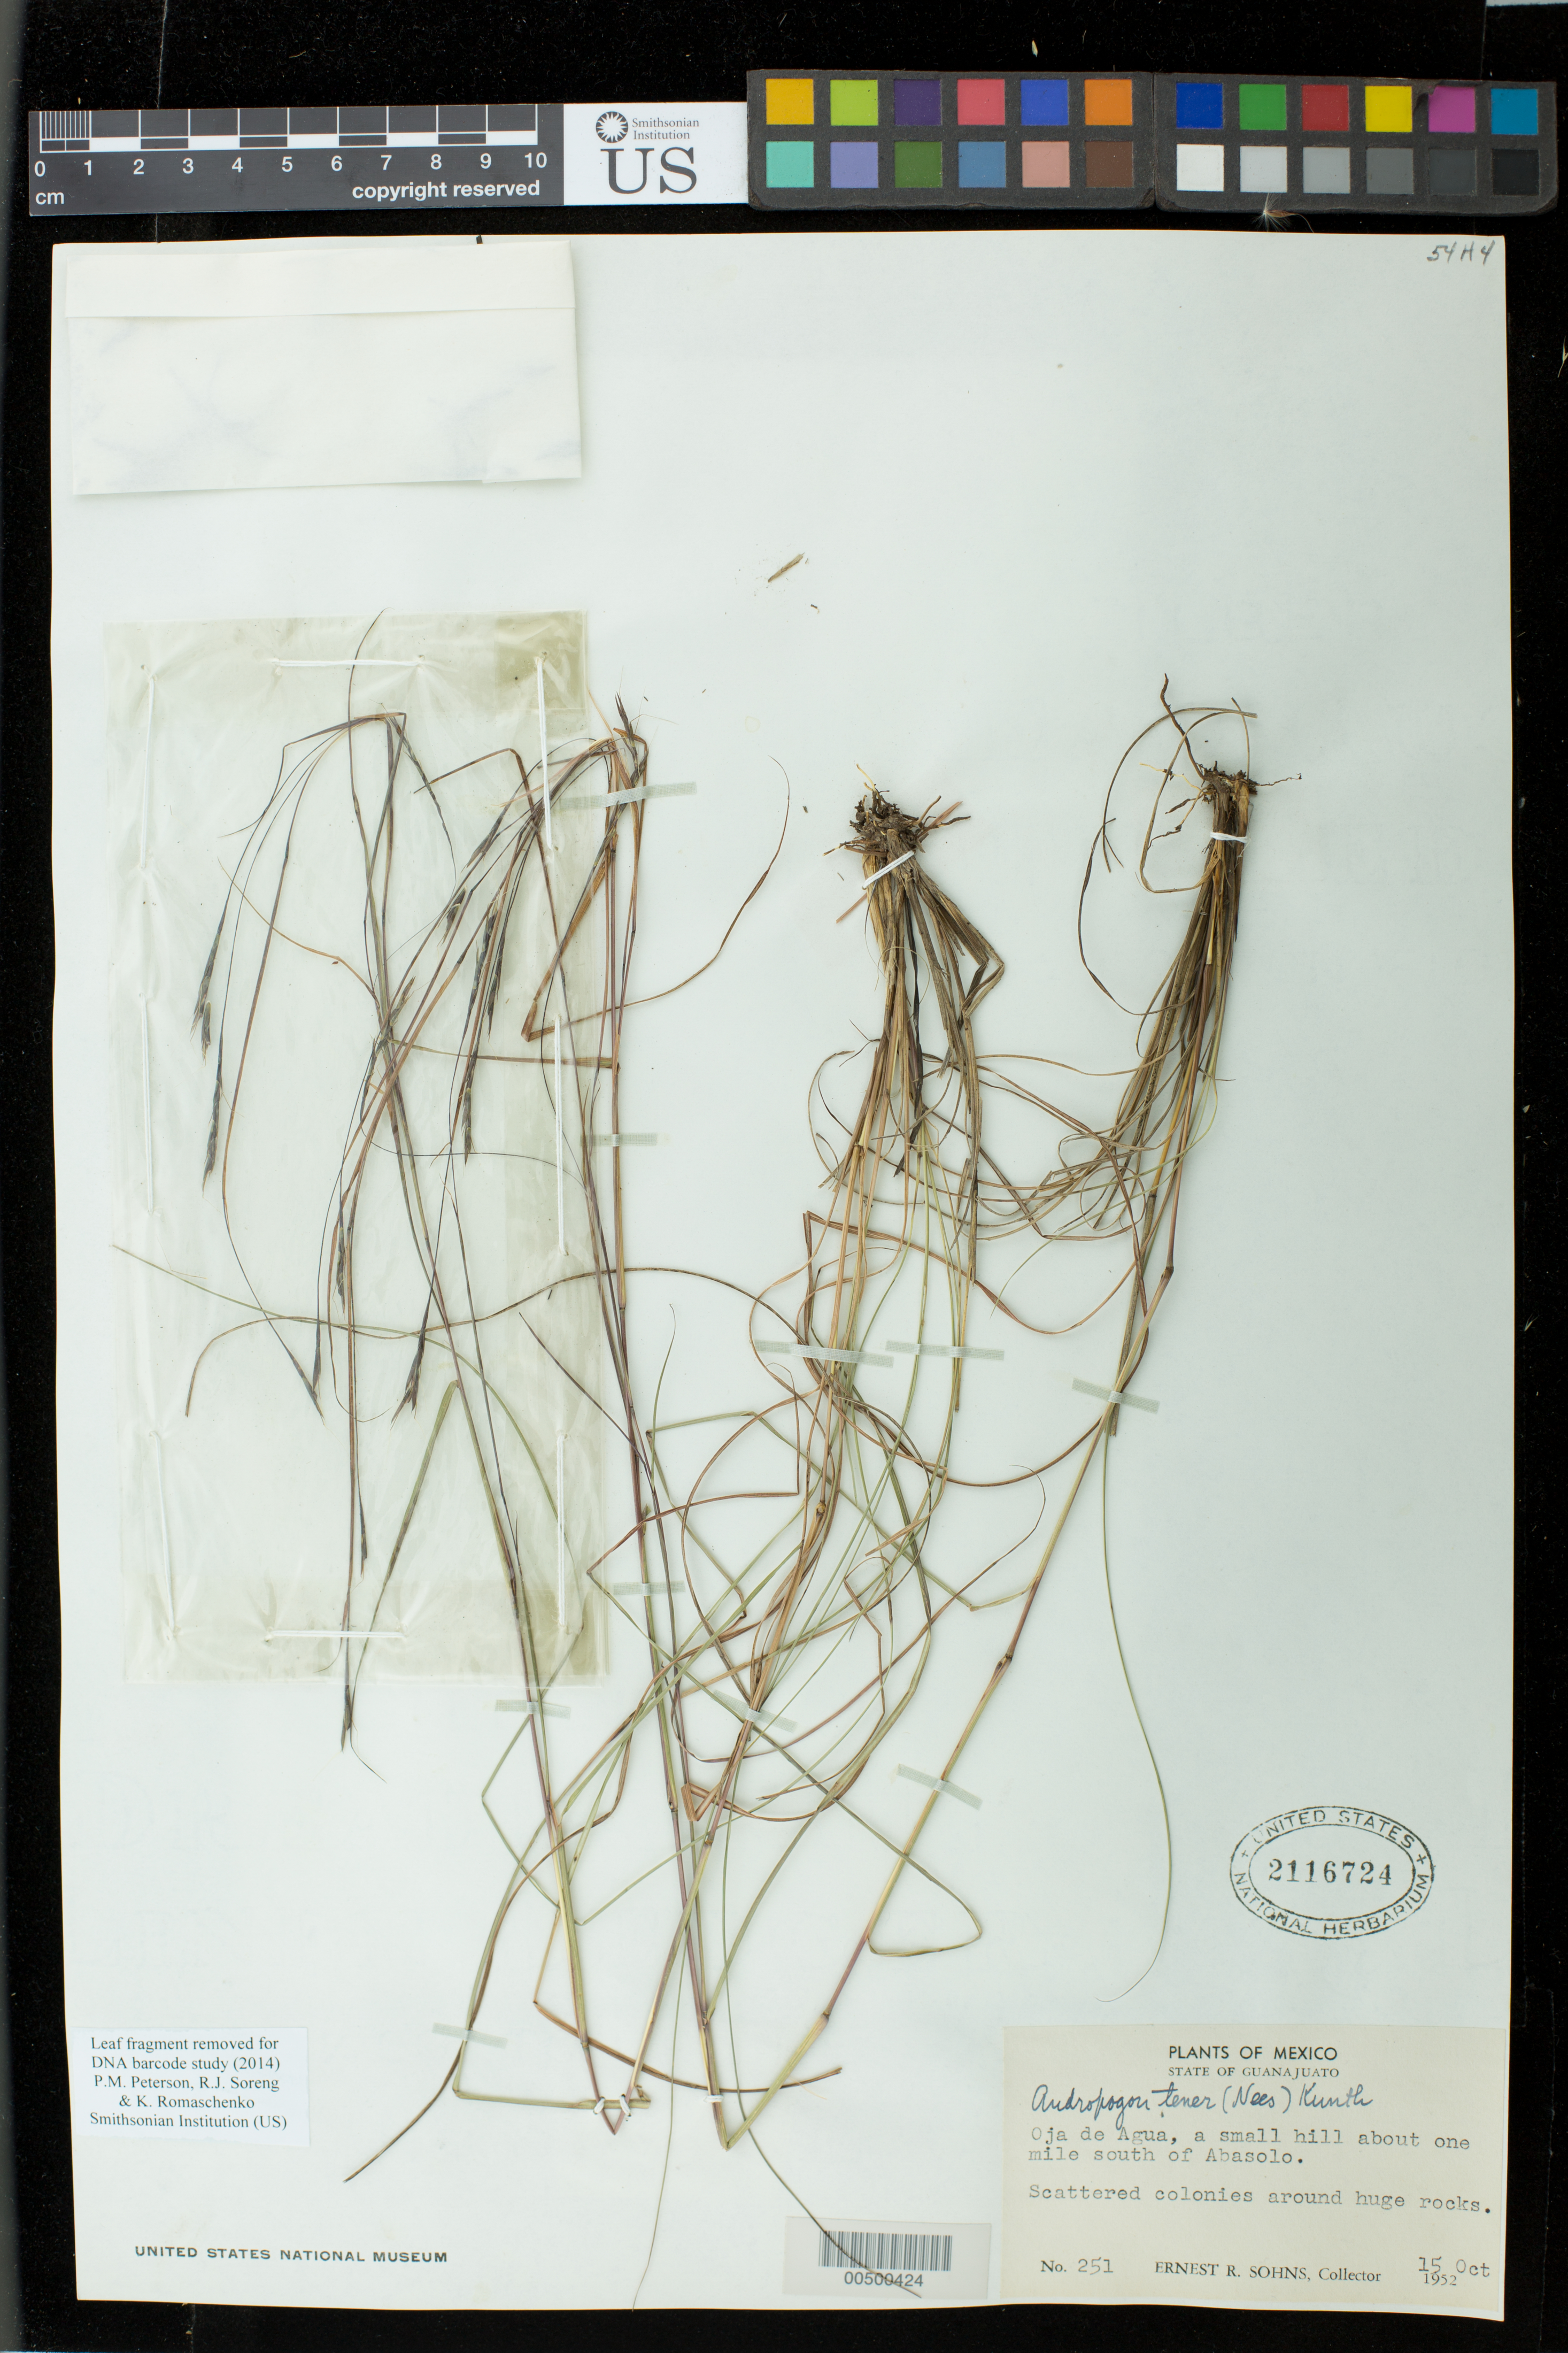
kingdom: Plantae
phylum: Tracheophyta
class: Liliopsida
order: Poales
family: Poaceae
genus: Schizachyrium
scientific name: Schizachyrium tenerum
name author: Nees in Mart.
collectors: E. R. Sohns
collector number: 251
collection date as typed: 15 Oct 1952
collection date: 1952-10-15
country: Mexico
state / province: Guanajuato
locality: Oja de Agua, 1 mi S of Abasolo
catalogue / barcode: US 2116724